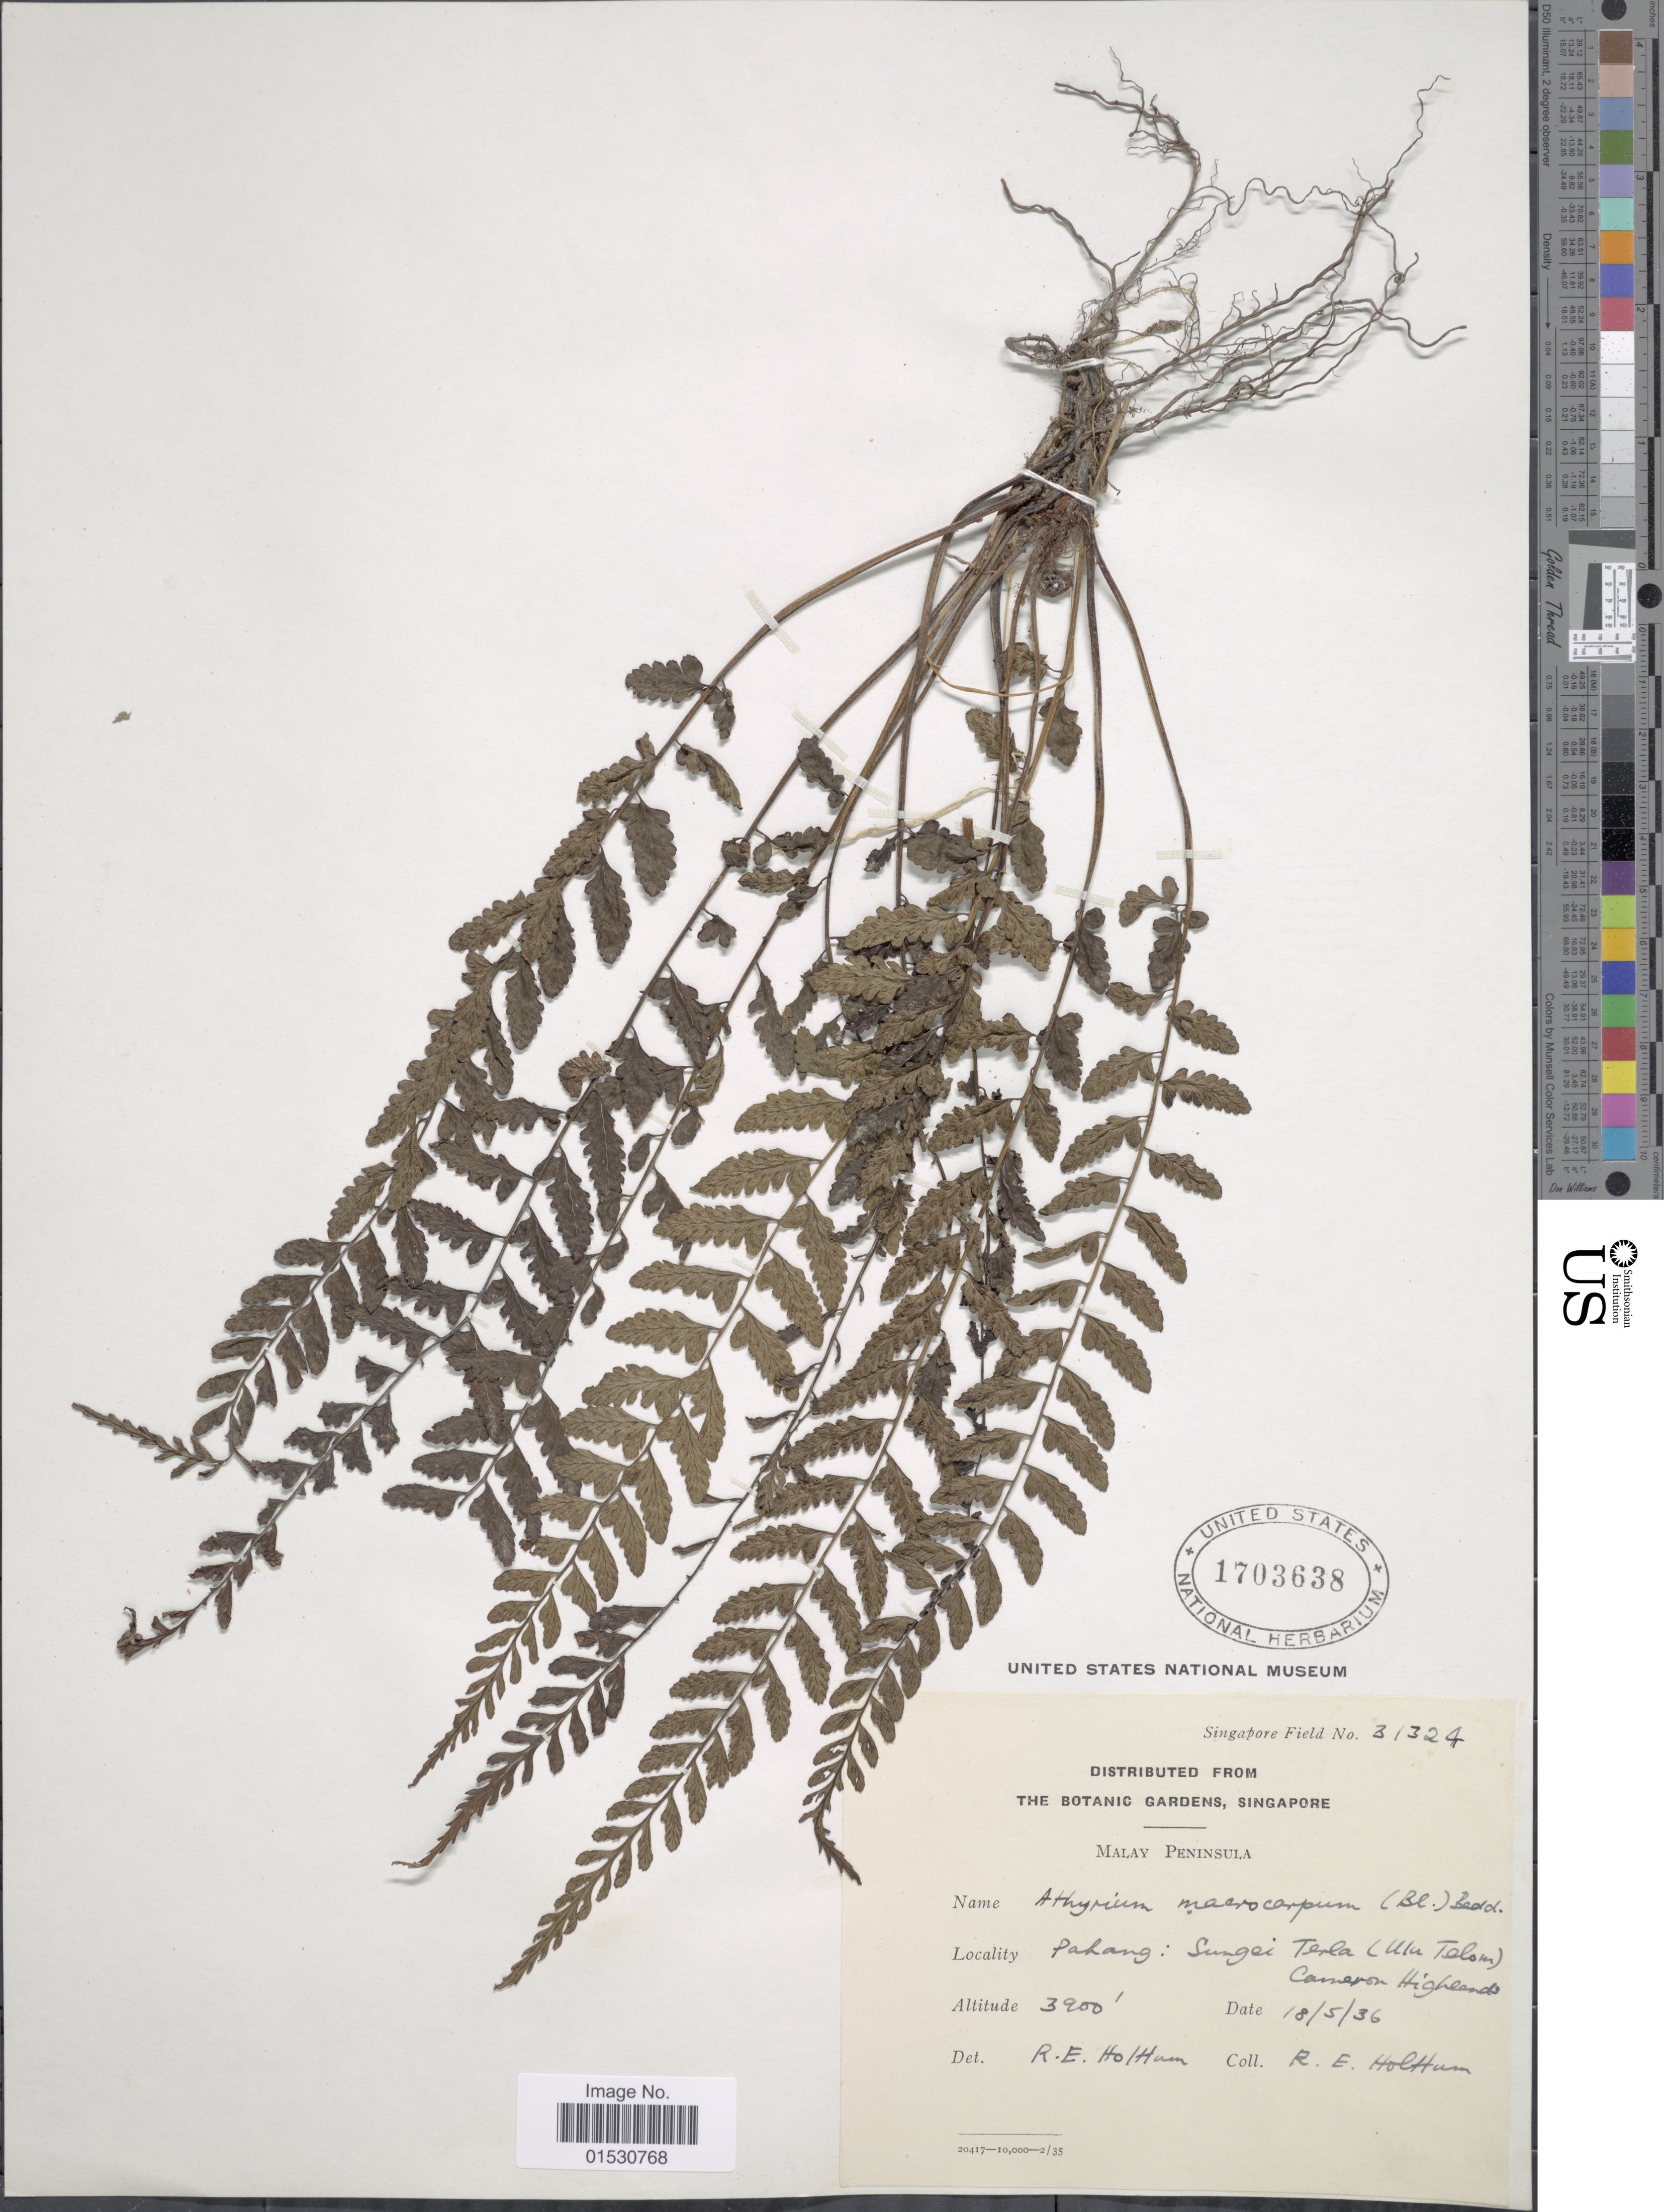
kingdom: Plantae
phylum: Tracheophyta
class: Polypodiopsida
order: Polypodiales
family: Athyriaceae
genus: Athyrium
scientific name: Athyrium macrocarpon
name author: Bedd.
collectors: R. E. Holttum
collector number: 31324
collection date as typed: Transcribed d/m/y: 15/5/36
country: Malaysia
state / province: Pahang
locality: Singapore, Malay Peninsula, Sungai Tela (Ulu Telon) Cameron Highlands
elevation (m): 1189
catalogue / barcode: US 1703638